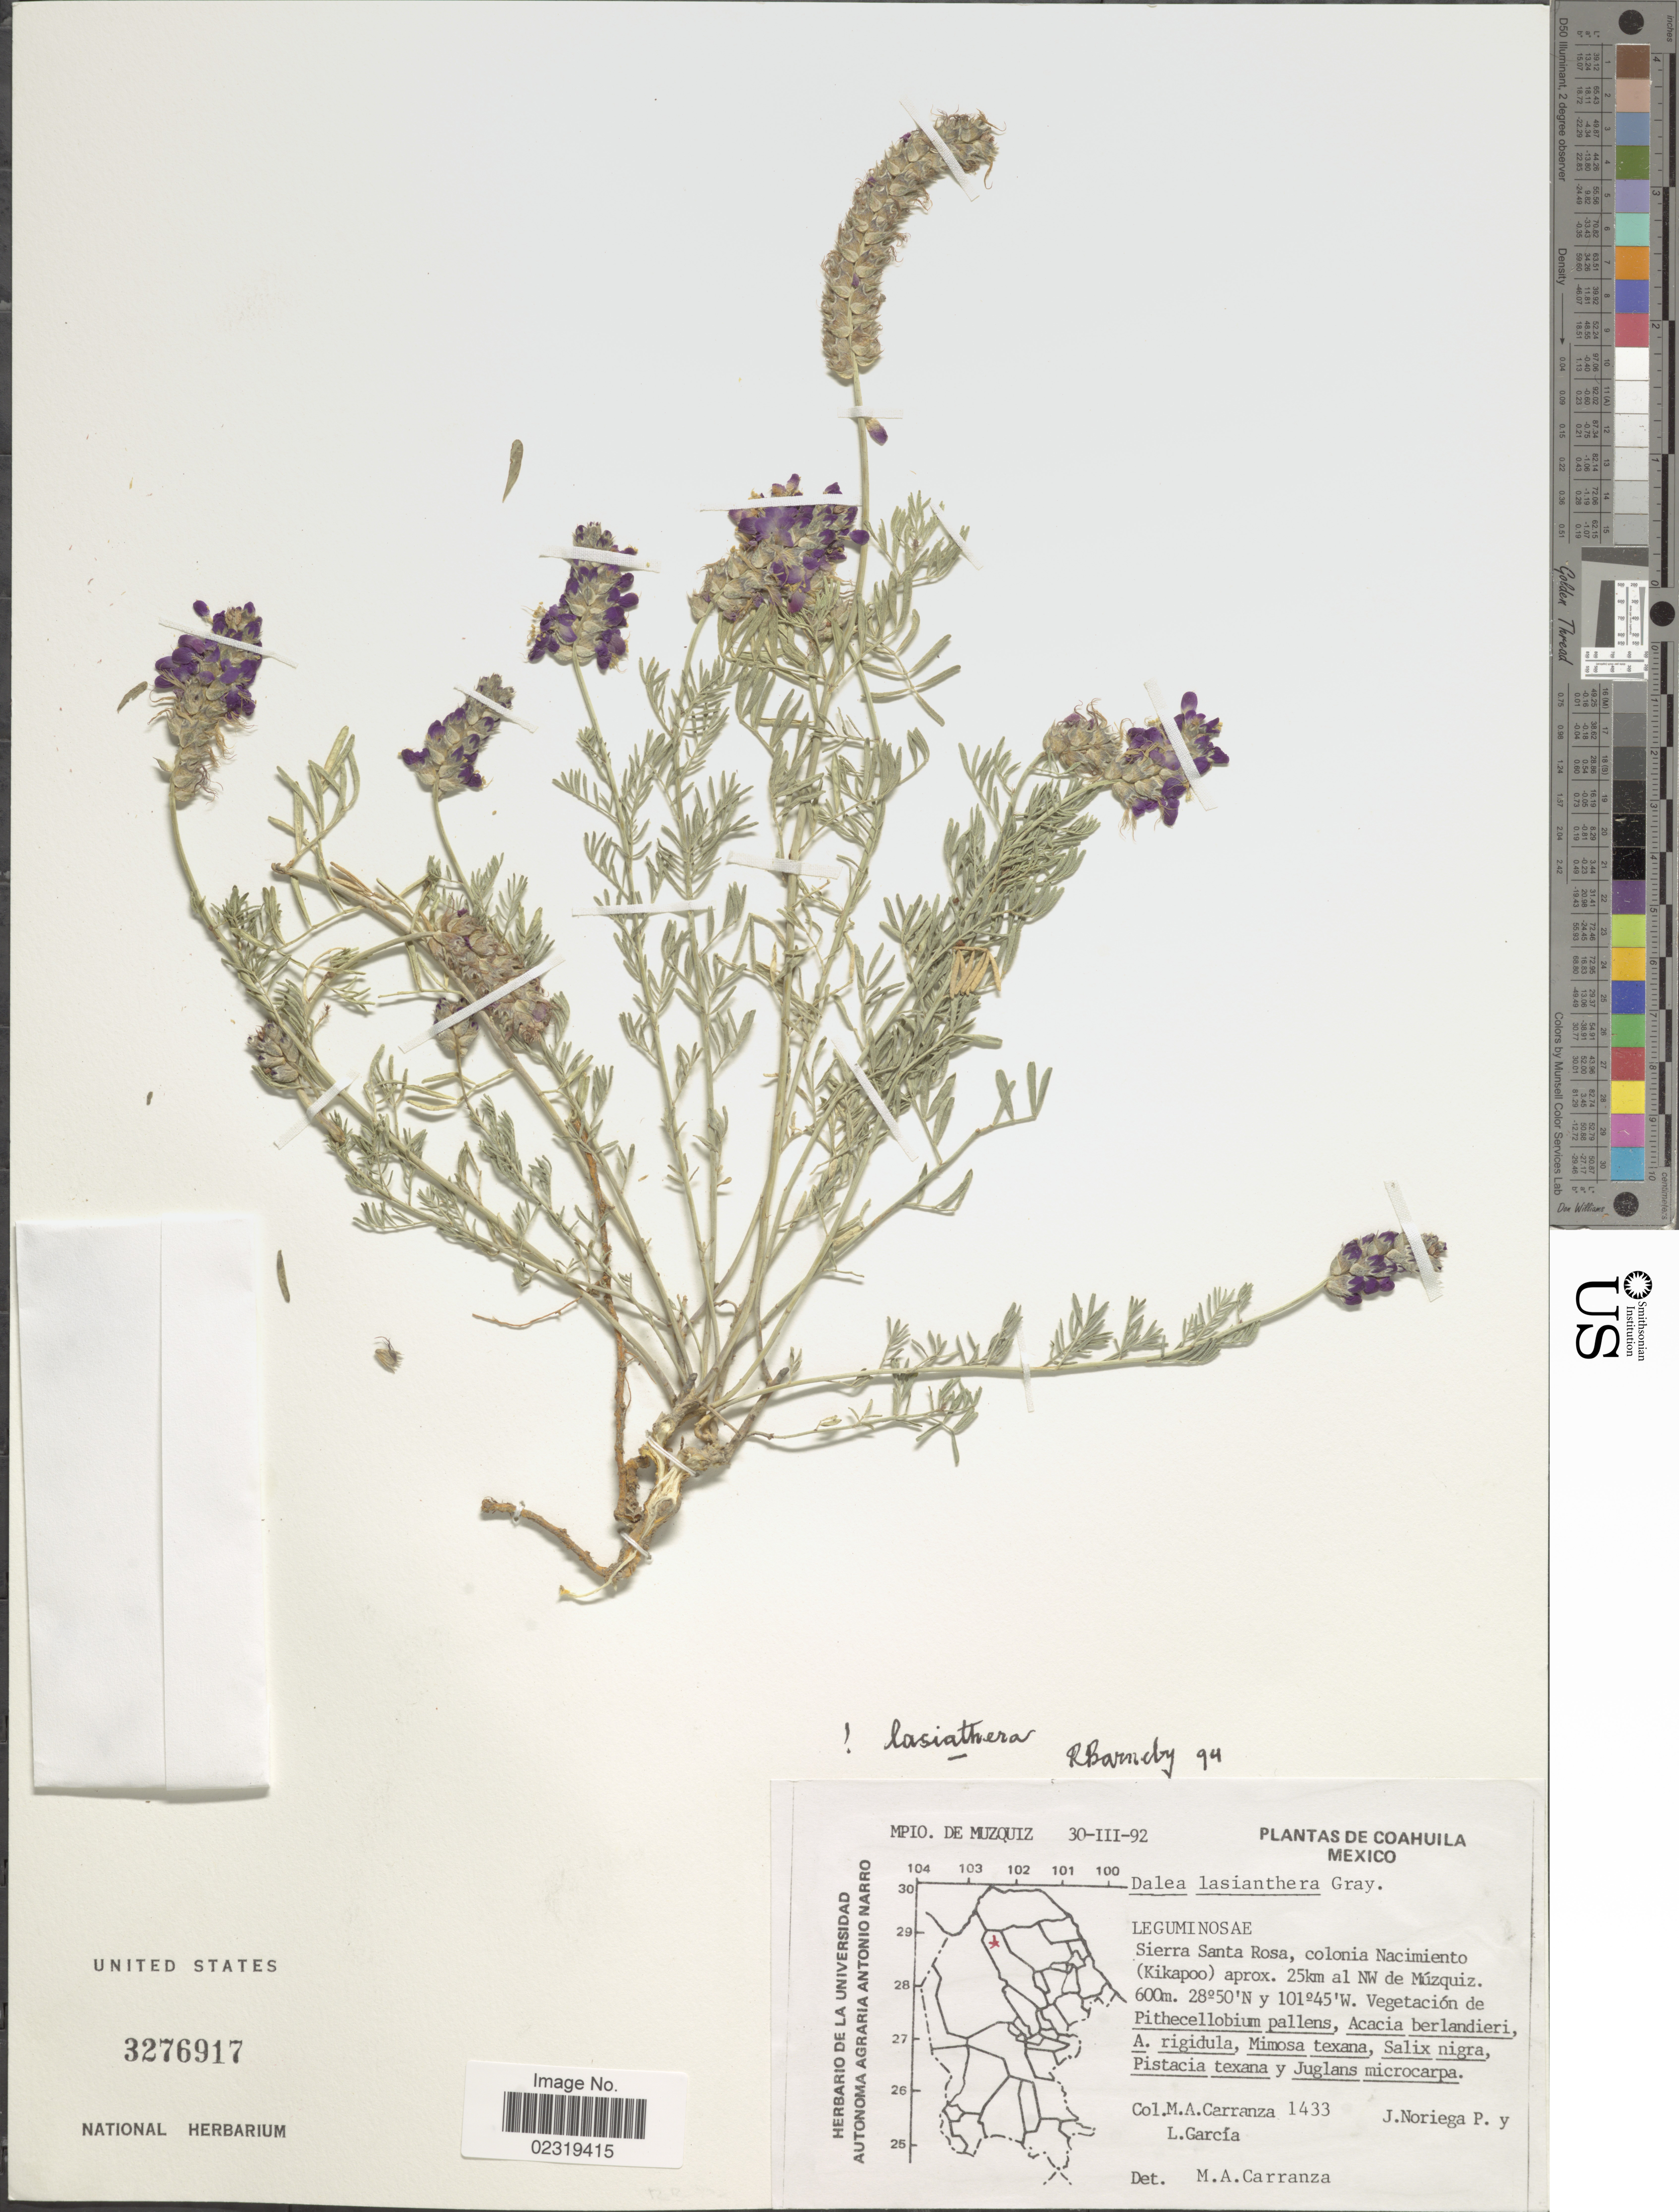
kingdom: Plantae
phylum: Tracheophyta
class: Magnoliopsida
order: Fabales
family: Fabaceae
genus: Dalea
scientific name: Dalea lasiathera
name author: A. Gray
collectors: M. Carranza, J. Noriega P. & L. Garcia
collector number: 1433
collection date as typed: Transcribed d/m/y: 30/3/92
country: Mexico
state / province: Coahuila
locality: Mpio de Muzquiz, Sierra Santa Rosa, colonia Nacimiento (Kikiapoo) aprox. 25km al NW de Múzquiz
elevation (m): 600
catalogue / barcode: US 3276917